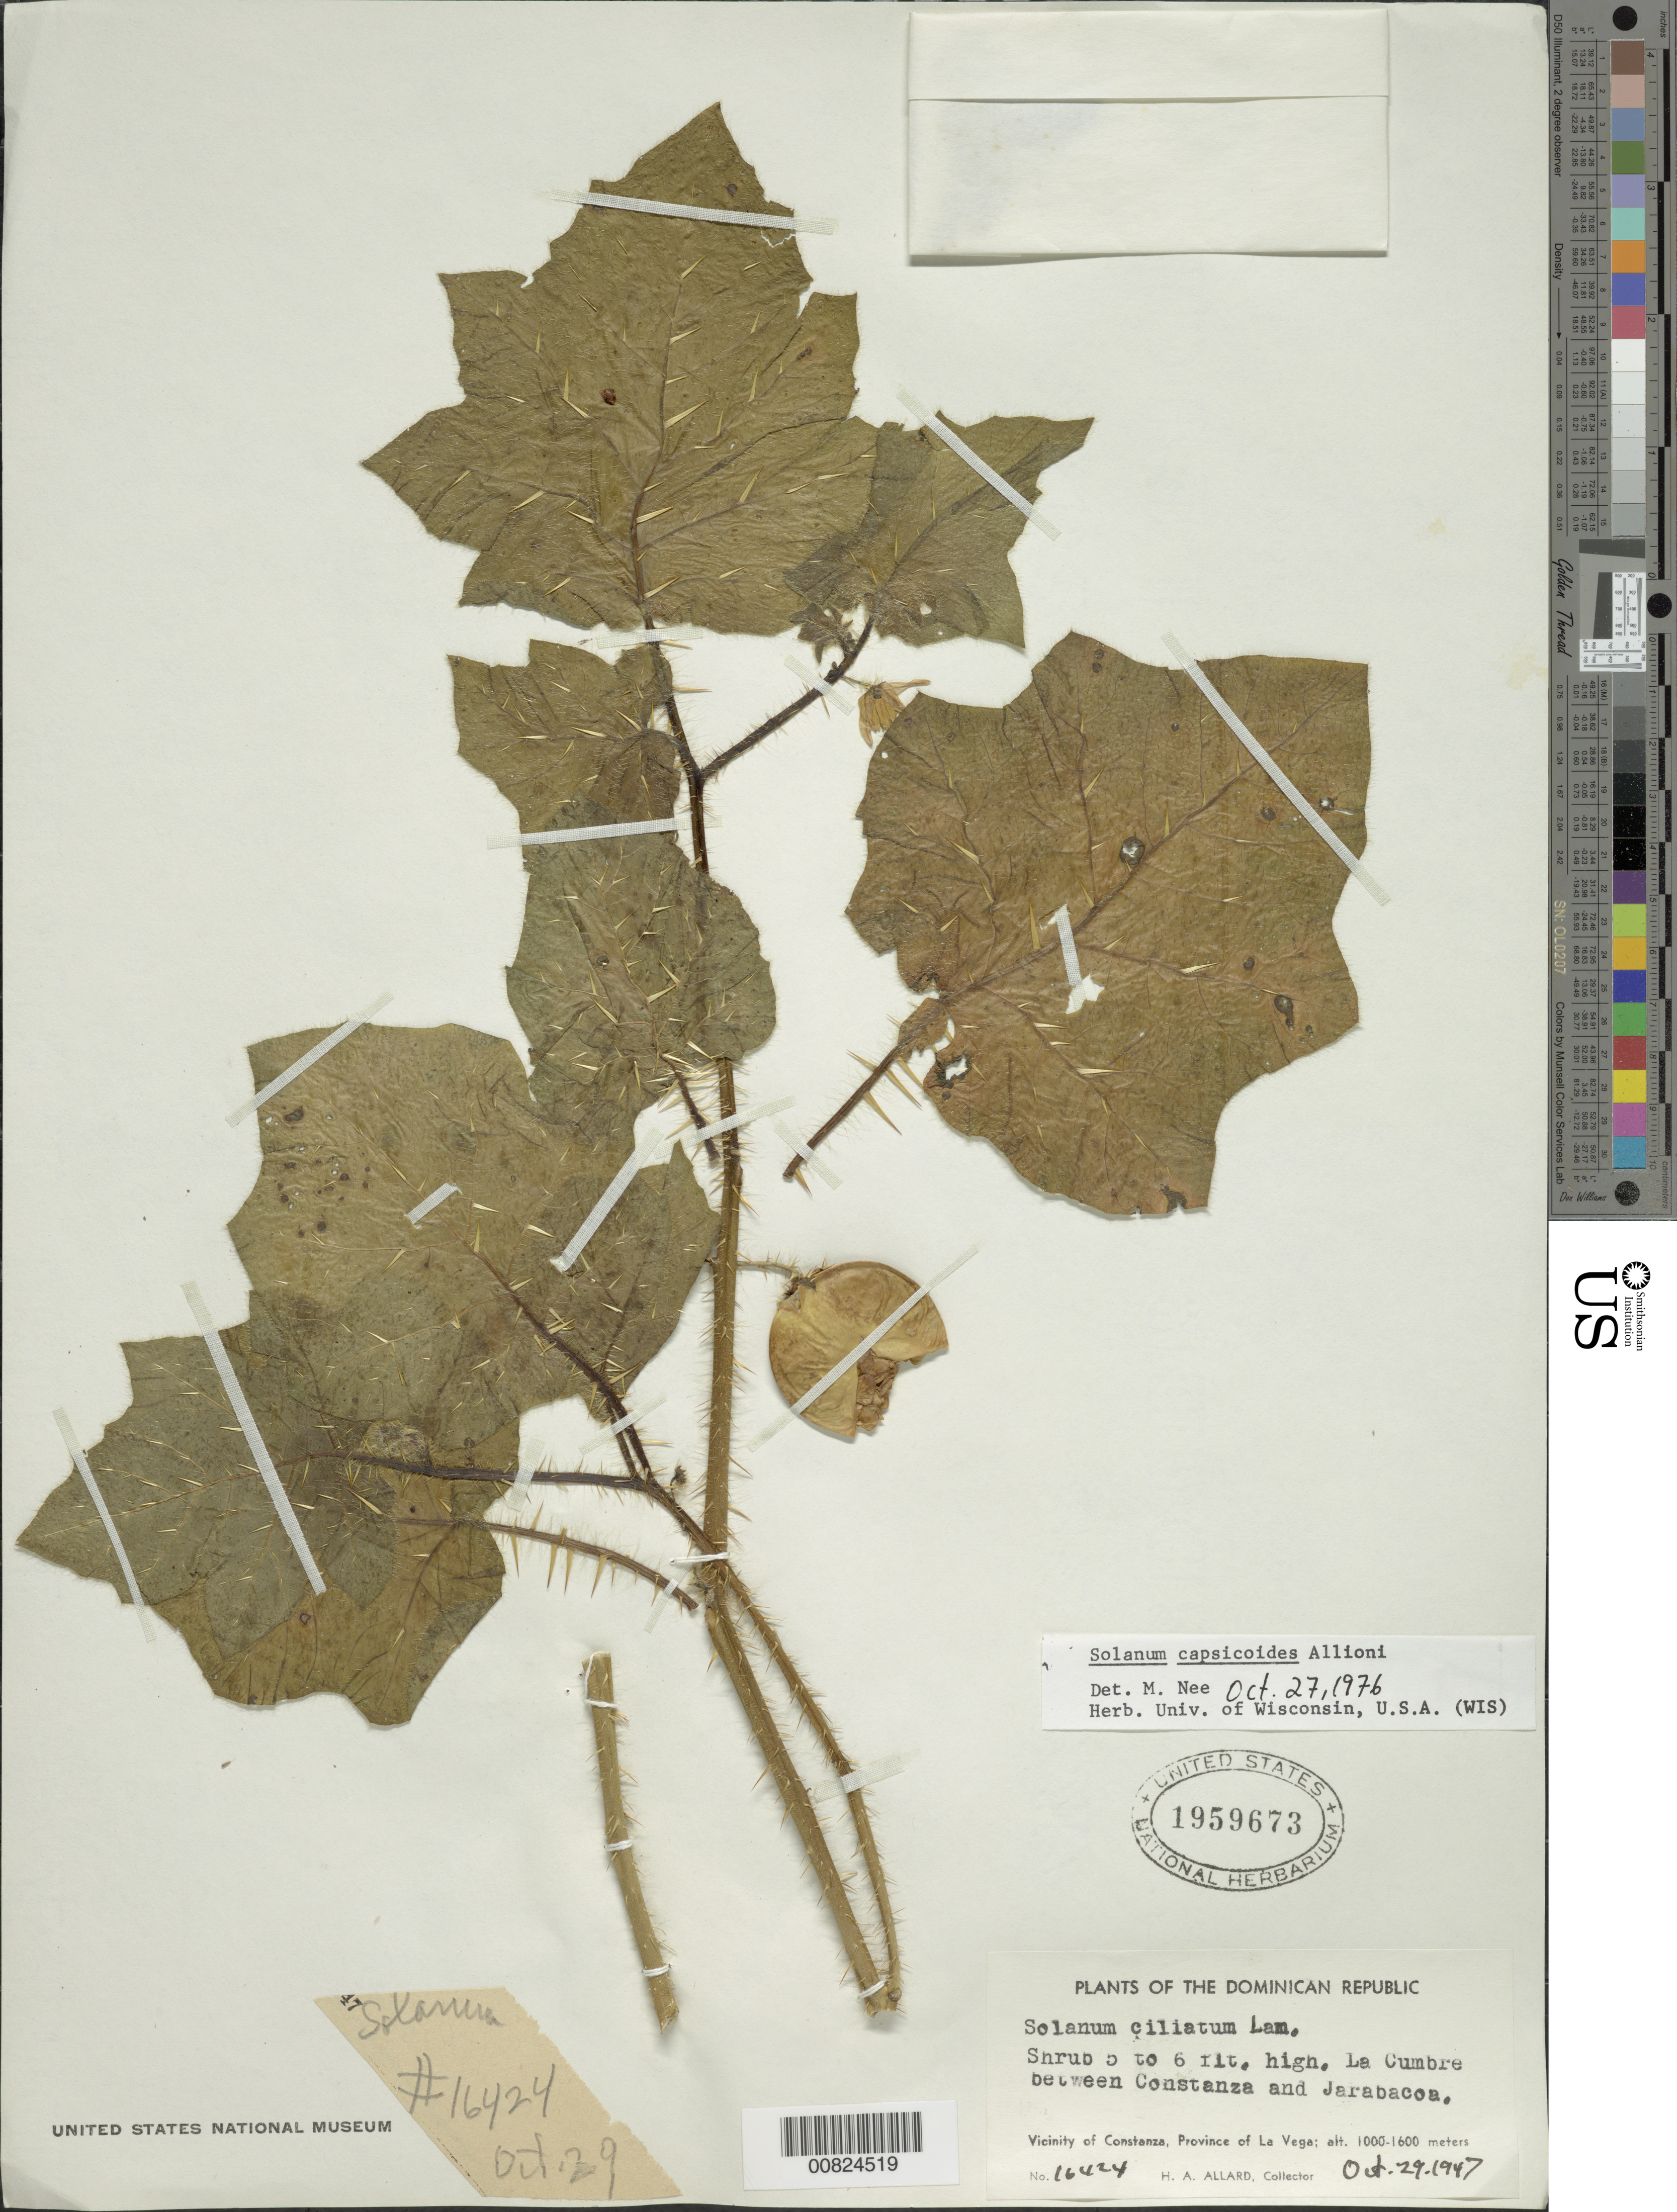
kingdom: Plantae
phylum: Tracheophyta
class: Magnoliopsida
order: Solanales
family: Solanaceae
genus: Solanum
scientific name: Solanum capsicoides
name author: All.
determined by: Nee, Michael H.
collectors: H. A. Allard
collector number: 16424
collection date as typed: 29 Oct 1947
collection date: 1947-10-29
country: Dominican Republic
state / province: La Vega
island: Hispaniola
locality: Vicinity of Constanza, La Cumbre between Constanza and Jarabacoa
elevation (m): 1000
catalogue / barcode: US 1959673